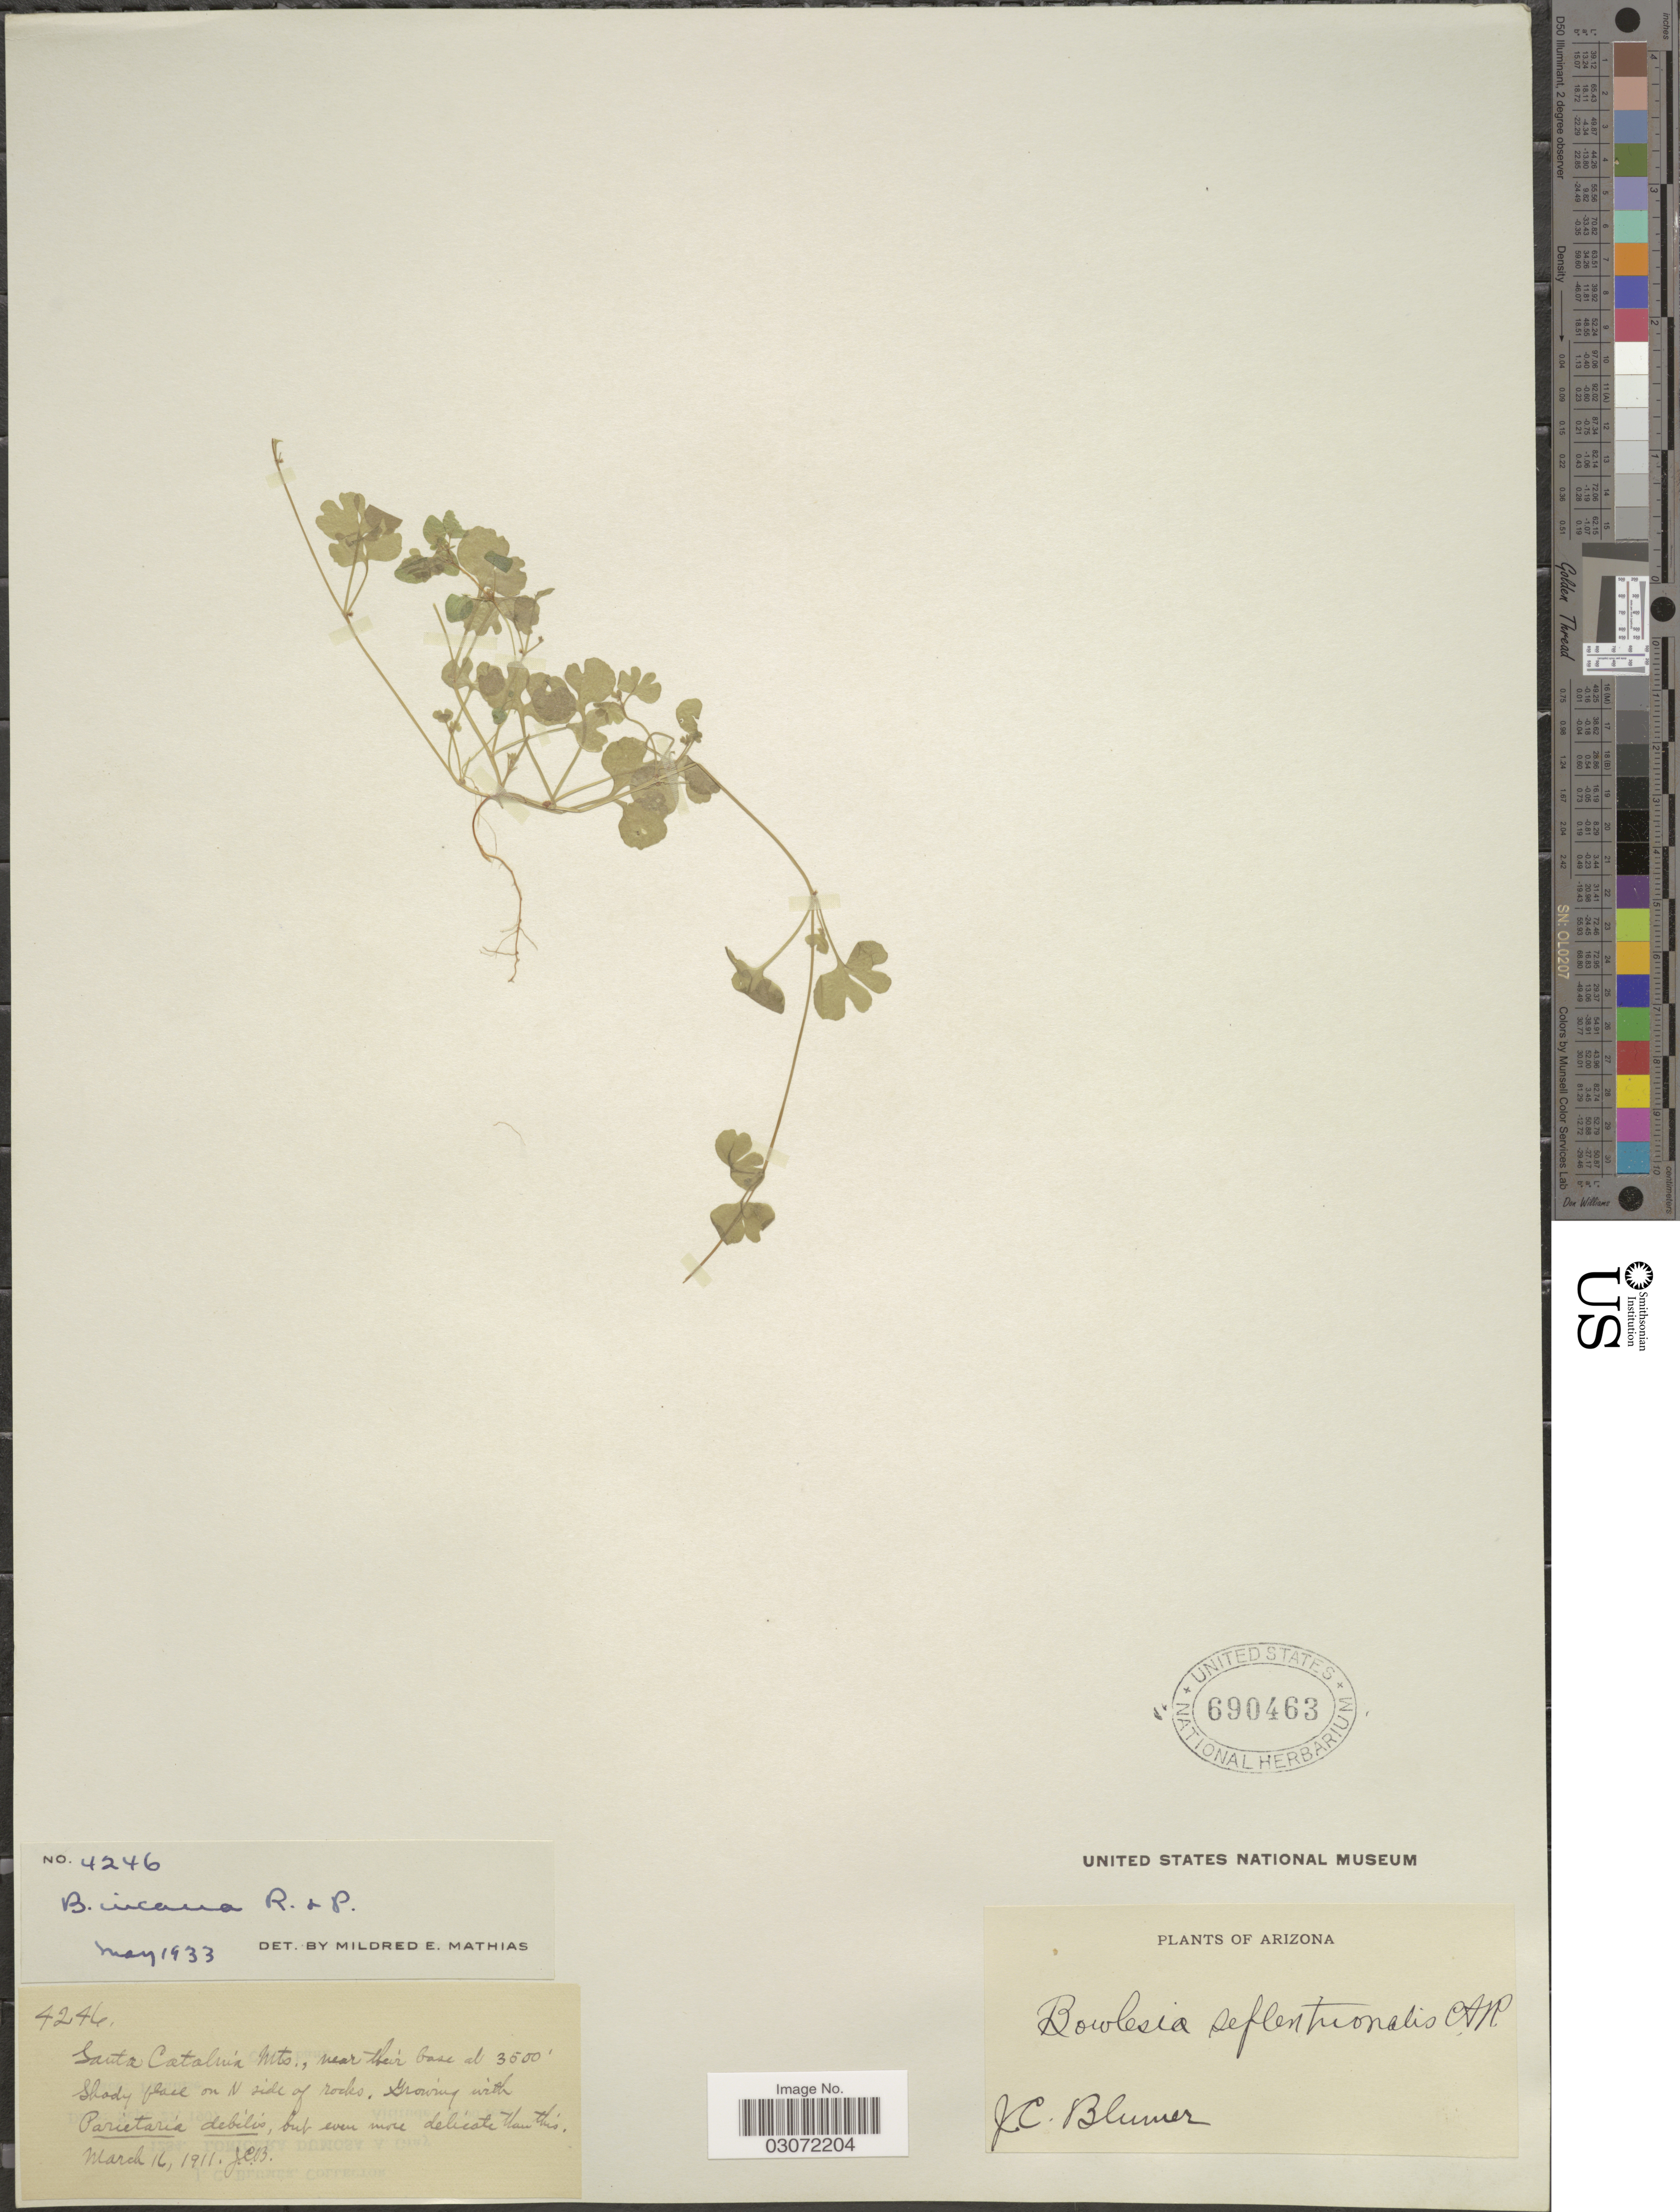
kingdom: Plantae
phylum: Tracheophyta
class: Magnoliopsida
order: Apiales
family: Apiaceae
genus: Bowlesia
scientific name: Bowlesia incana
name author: Ruiz & Pav.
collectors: J. C. Blumer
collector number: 4246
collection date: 1911-03-16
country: United States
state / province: Arizona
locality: Santa Catalina Mts., near their base.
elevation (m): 1067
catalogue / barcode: US 690463